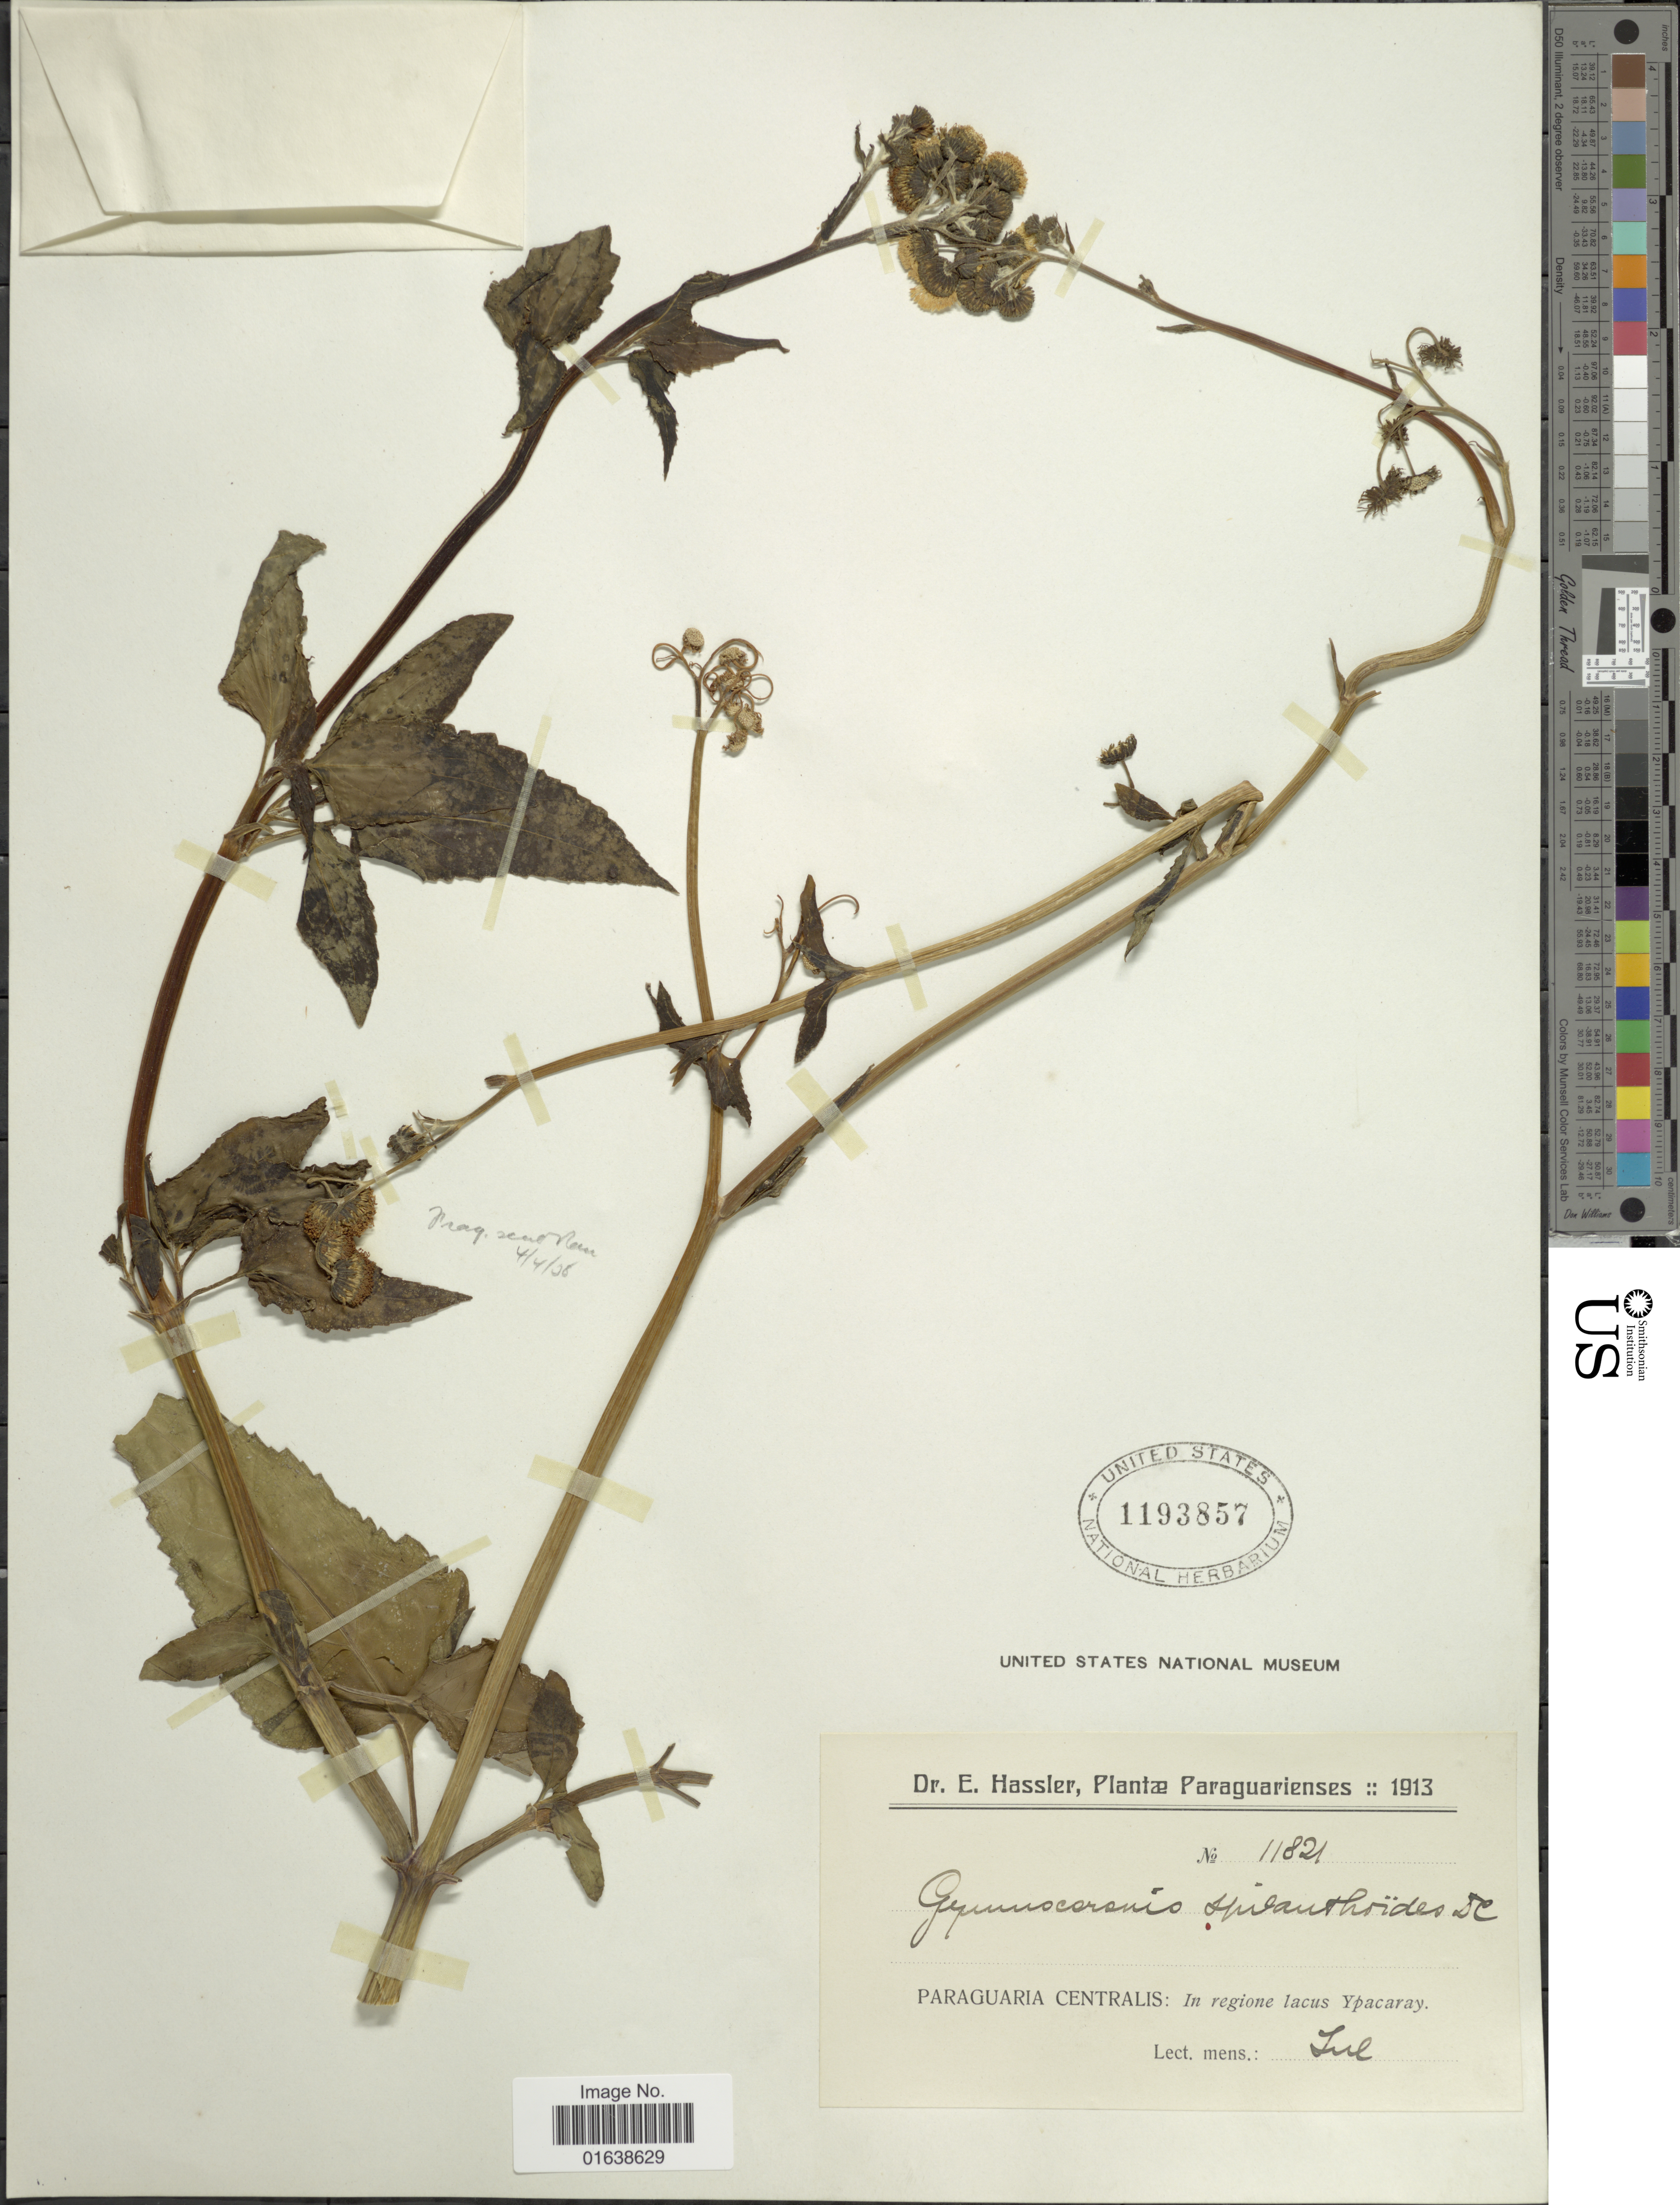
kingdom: Plantae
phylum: Tracheophyta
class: Magnoliopsida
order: Asterales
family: Asteraceae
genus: Gymnocoronis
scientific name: Gymnocoronis spilanthoides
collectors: E. Hassler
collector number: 11821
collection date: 1913-07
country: Paraguay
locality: Paraguaria Centralis: in regione lacus Ypacaray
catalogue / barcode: US 1193857